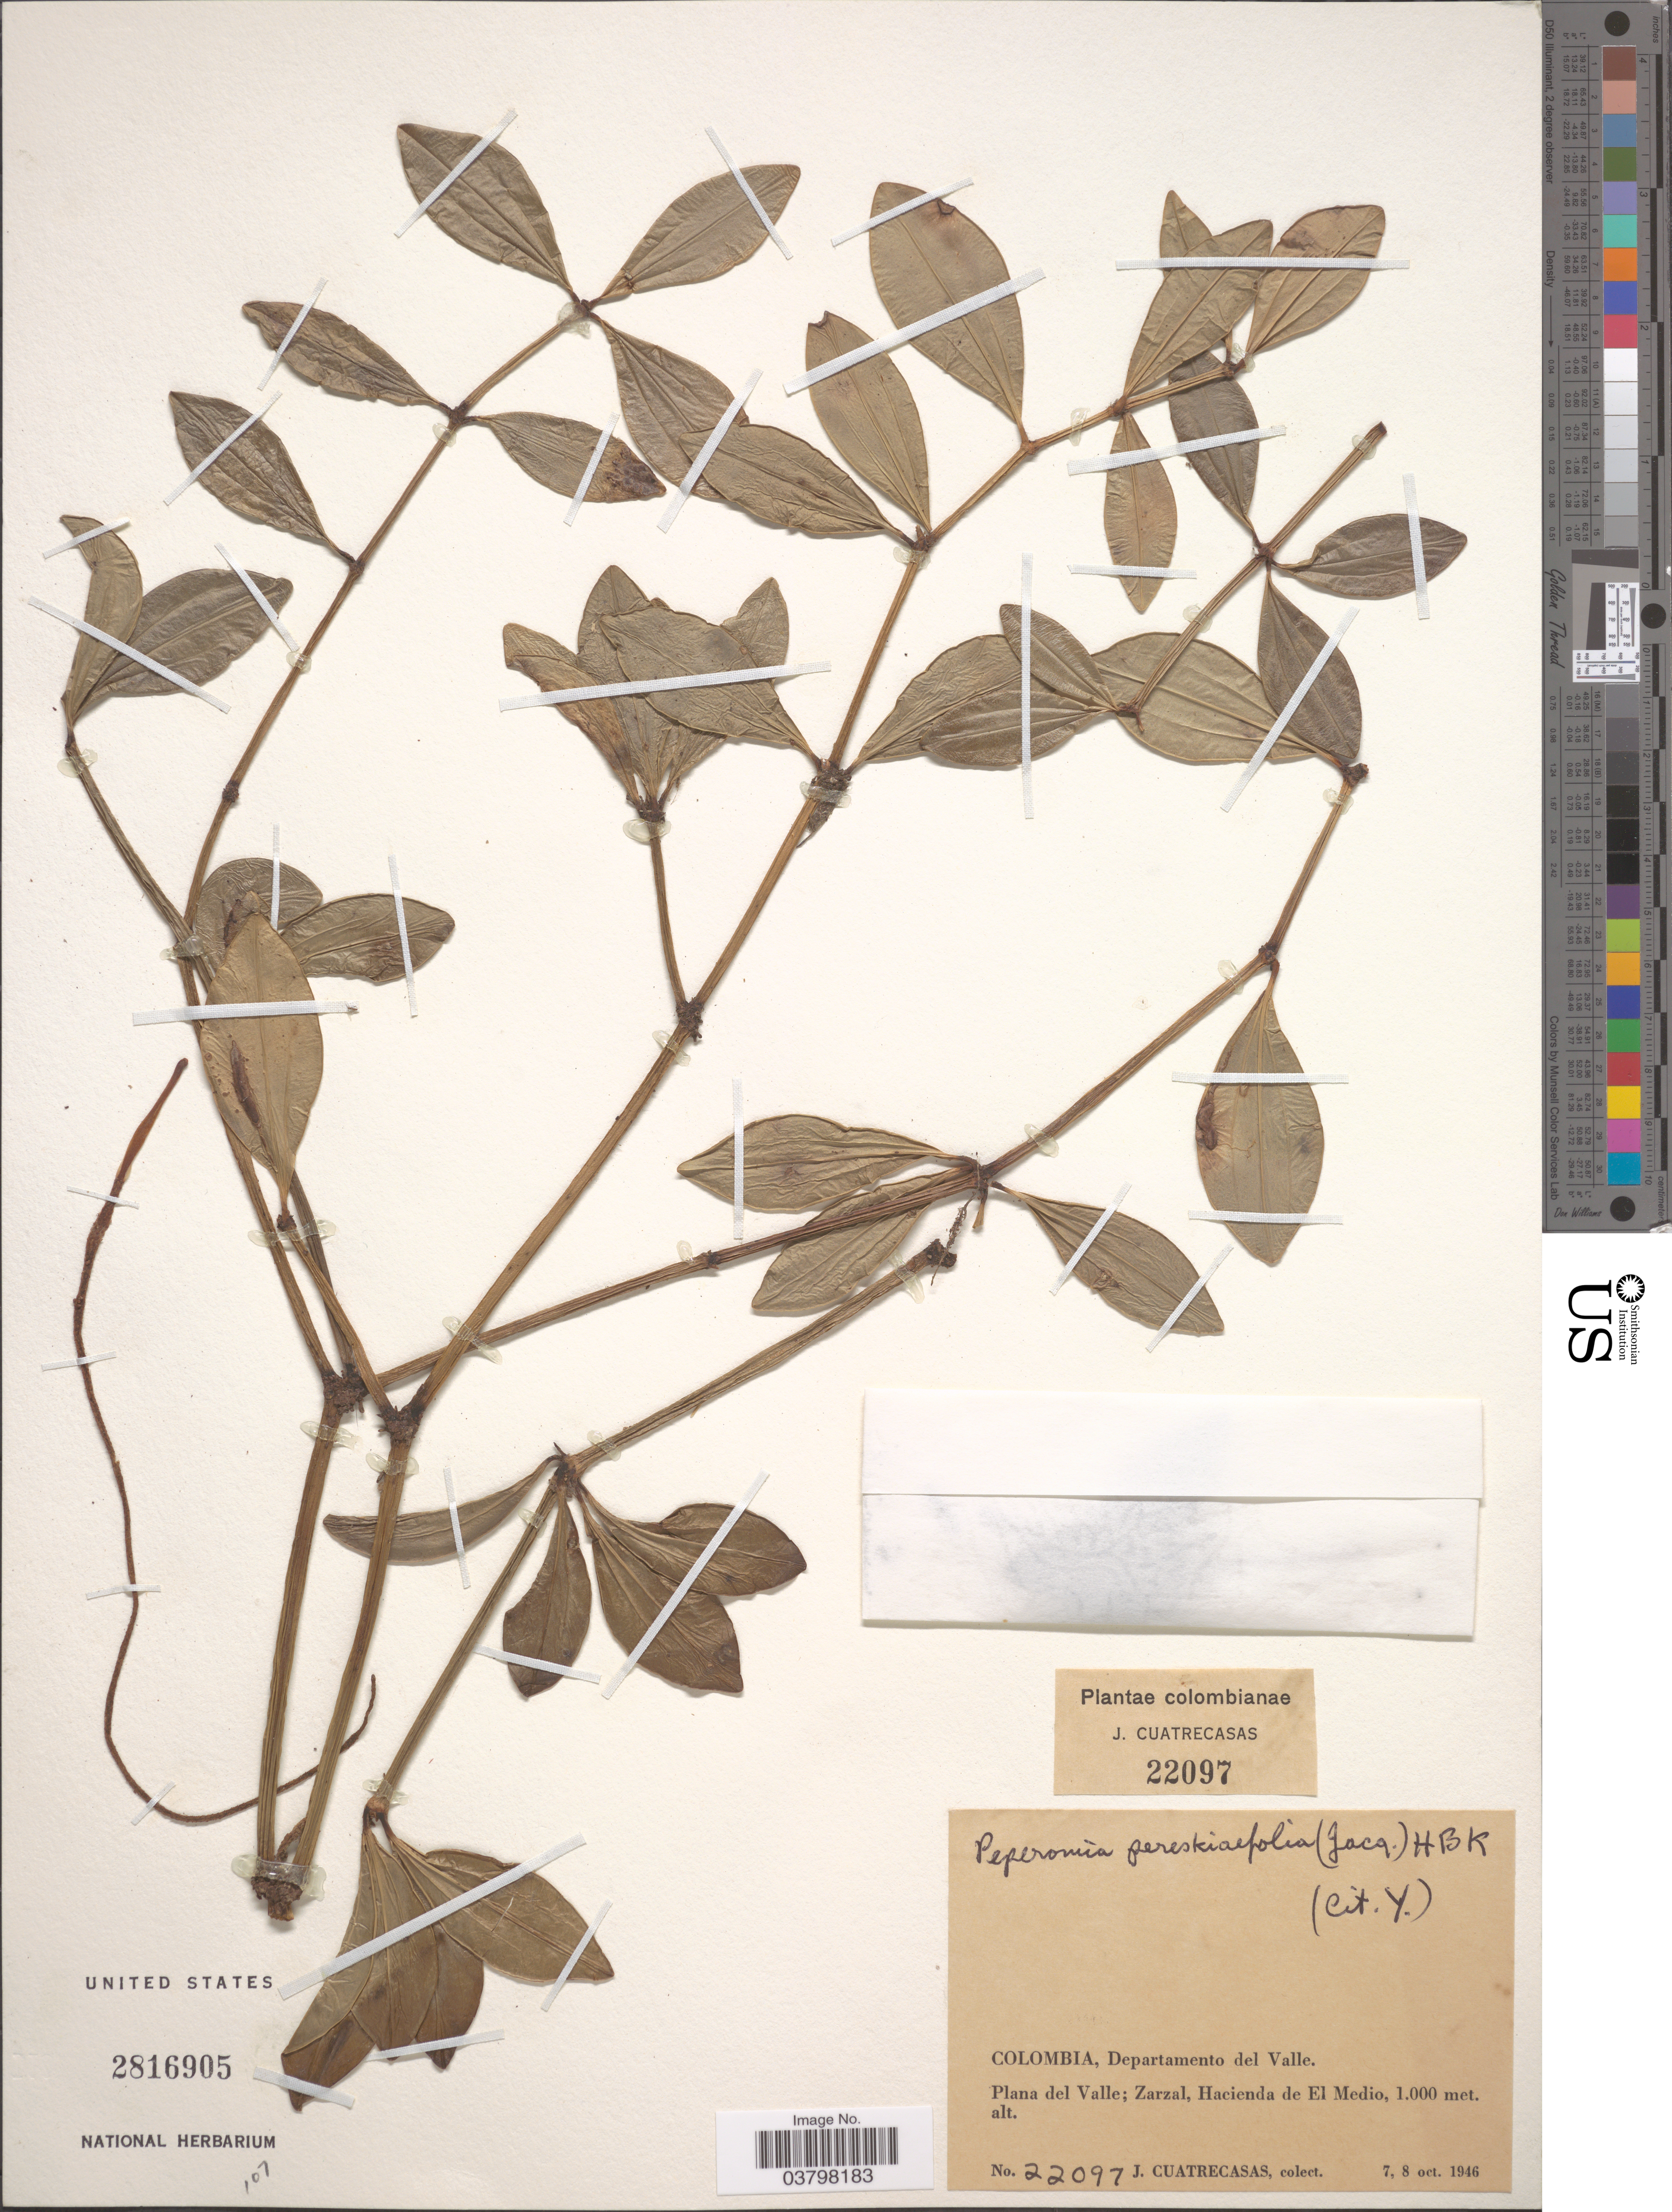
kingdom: Plantae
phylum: Tracheophyta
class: Magnoliopsida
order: Piperales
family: Piperaceae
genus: Peperomia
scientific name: Peperomia pereskiifolia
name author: (Jacq.) Kunth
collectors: J. Cuatrecasas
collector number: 22097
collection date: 1946-10-07/1946-10-08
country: Colombia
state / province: Valle del Cauca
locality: Departamento del Valle. Plana del Valle; Zarzal, Hacienda de El Medio.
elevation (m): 1000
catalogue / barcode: US 2816905